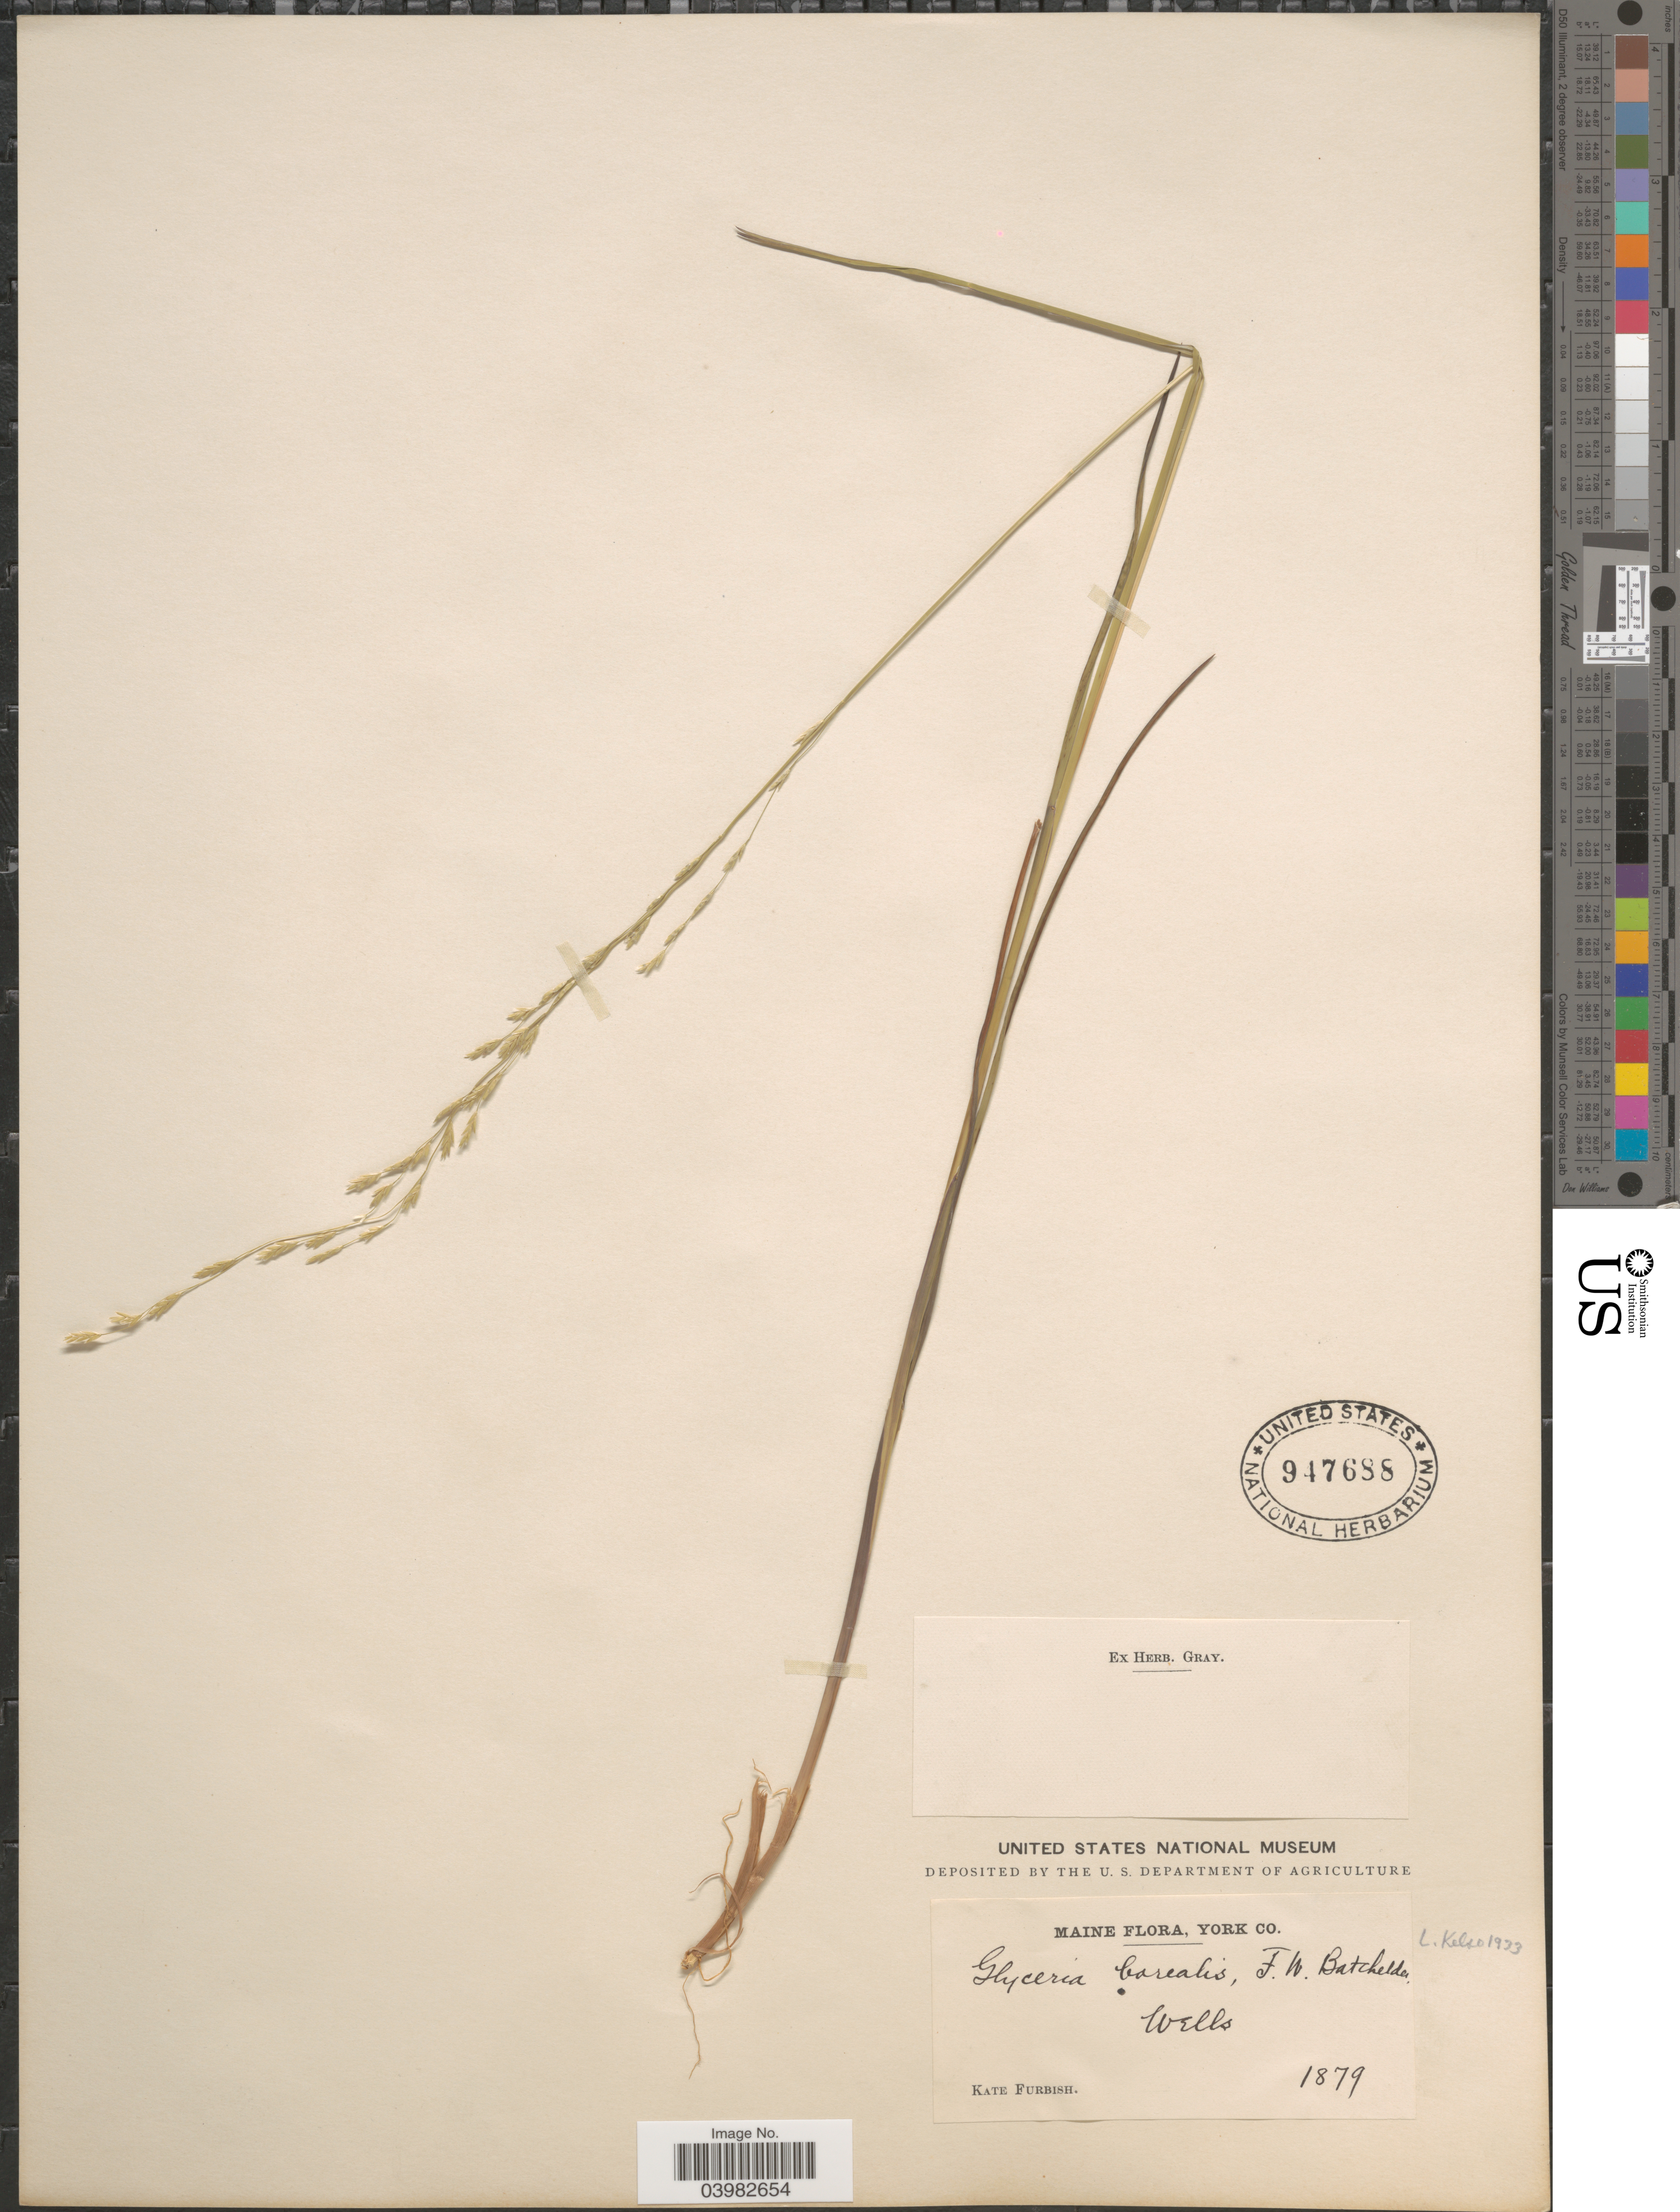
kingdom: Plantae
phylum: Tracheophyta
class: Liliopsida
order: Poales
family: Poaceae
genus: Glyceria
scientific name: Glyceria borealis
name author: (Nash) Batchelder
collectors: K. Furbish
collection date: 1879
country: United States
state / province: Maine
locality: York Co. Wells.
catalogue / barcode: US 947688